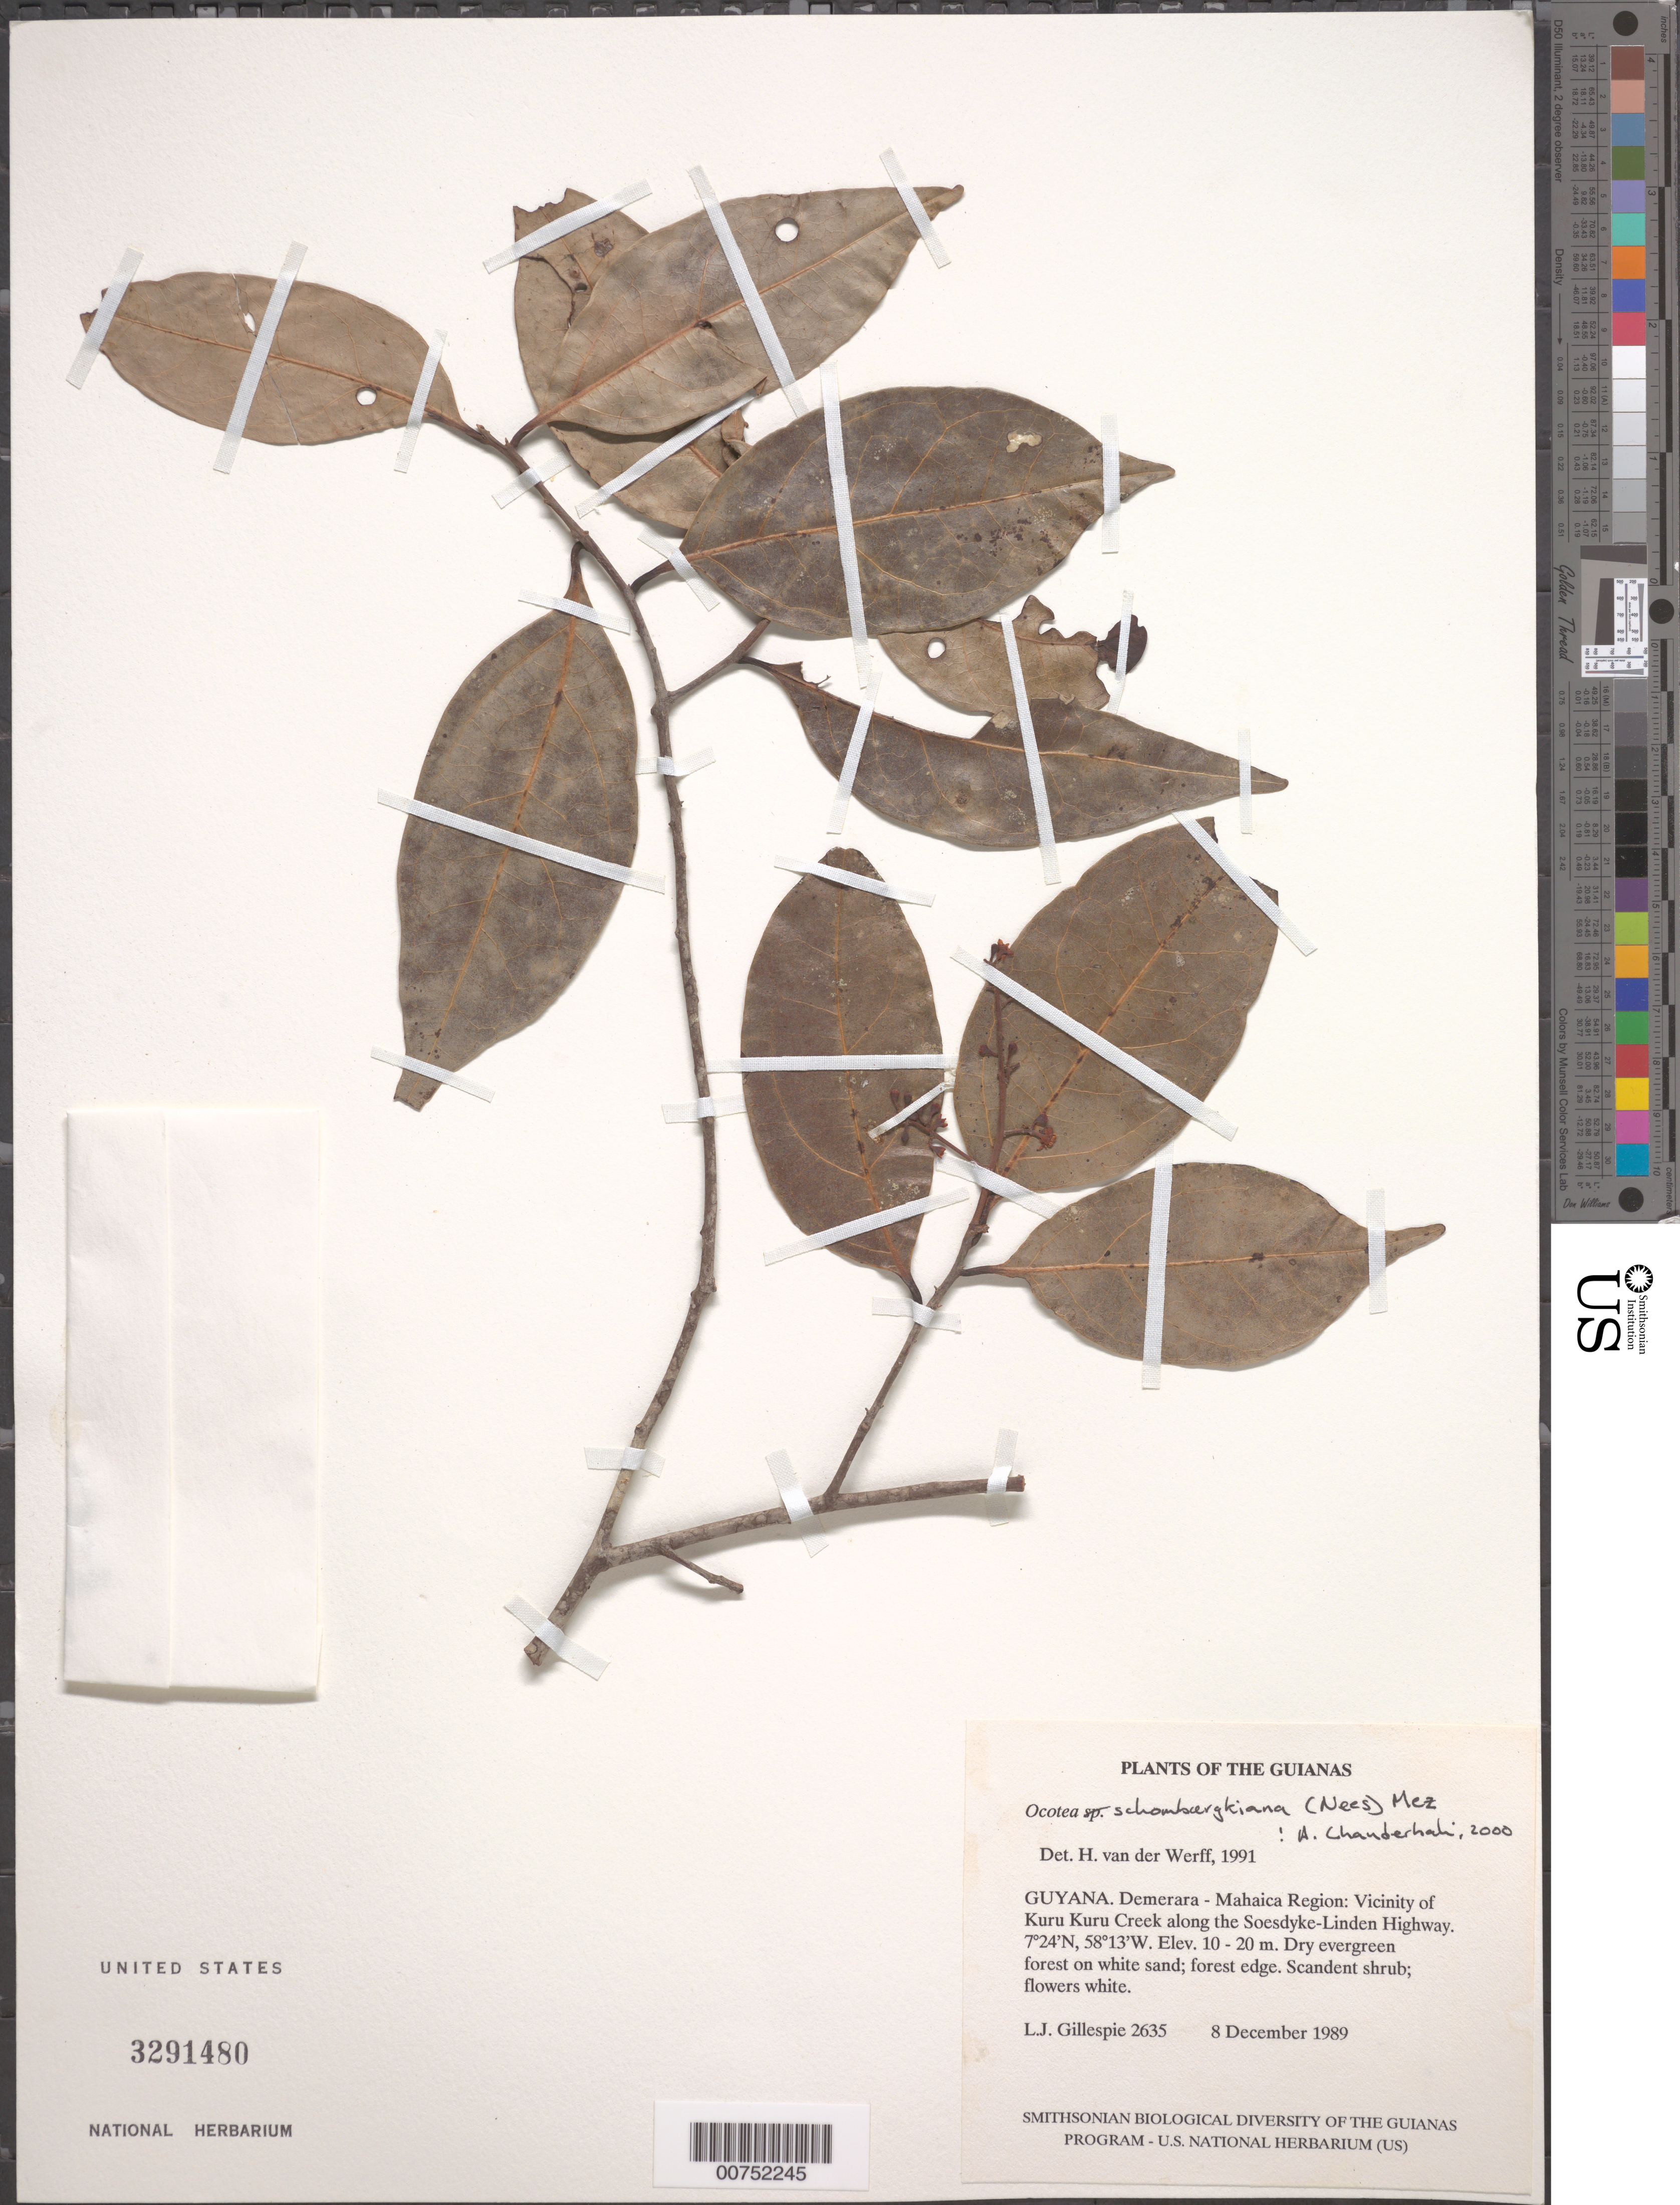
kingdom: Plantae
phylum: Tracheophyta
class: Magnoliopsida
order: Laurales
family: Lauraceae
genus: Ocotea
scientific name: Ocotea schomburgkiana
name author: (Nees) Mez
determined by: Chanderbali, Andre Shashi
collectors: L. J. Gillespie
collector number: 2635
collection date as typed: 8 December 1989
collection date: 1989-12-08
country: Guyana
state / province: Demerara-Mahaica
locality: Vicinity of Kuru Kuru Creek along the Soesdyke-Linden Highway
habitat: Dry evergreen forest on white sand; forest edge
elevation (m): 10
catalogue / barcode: US 3291480